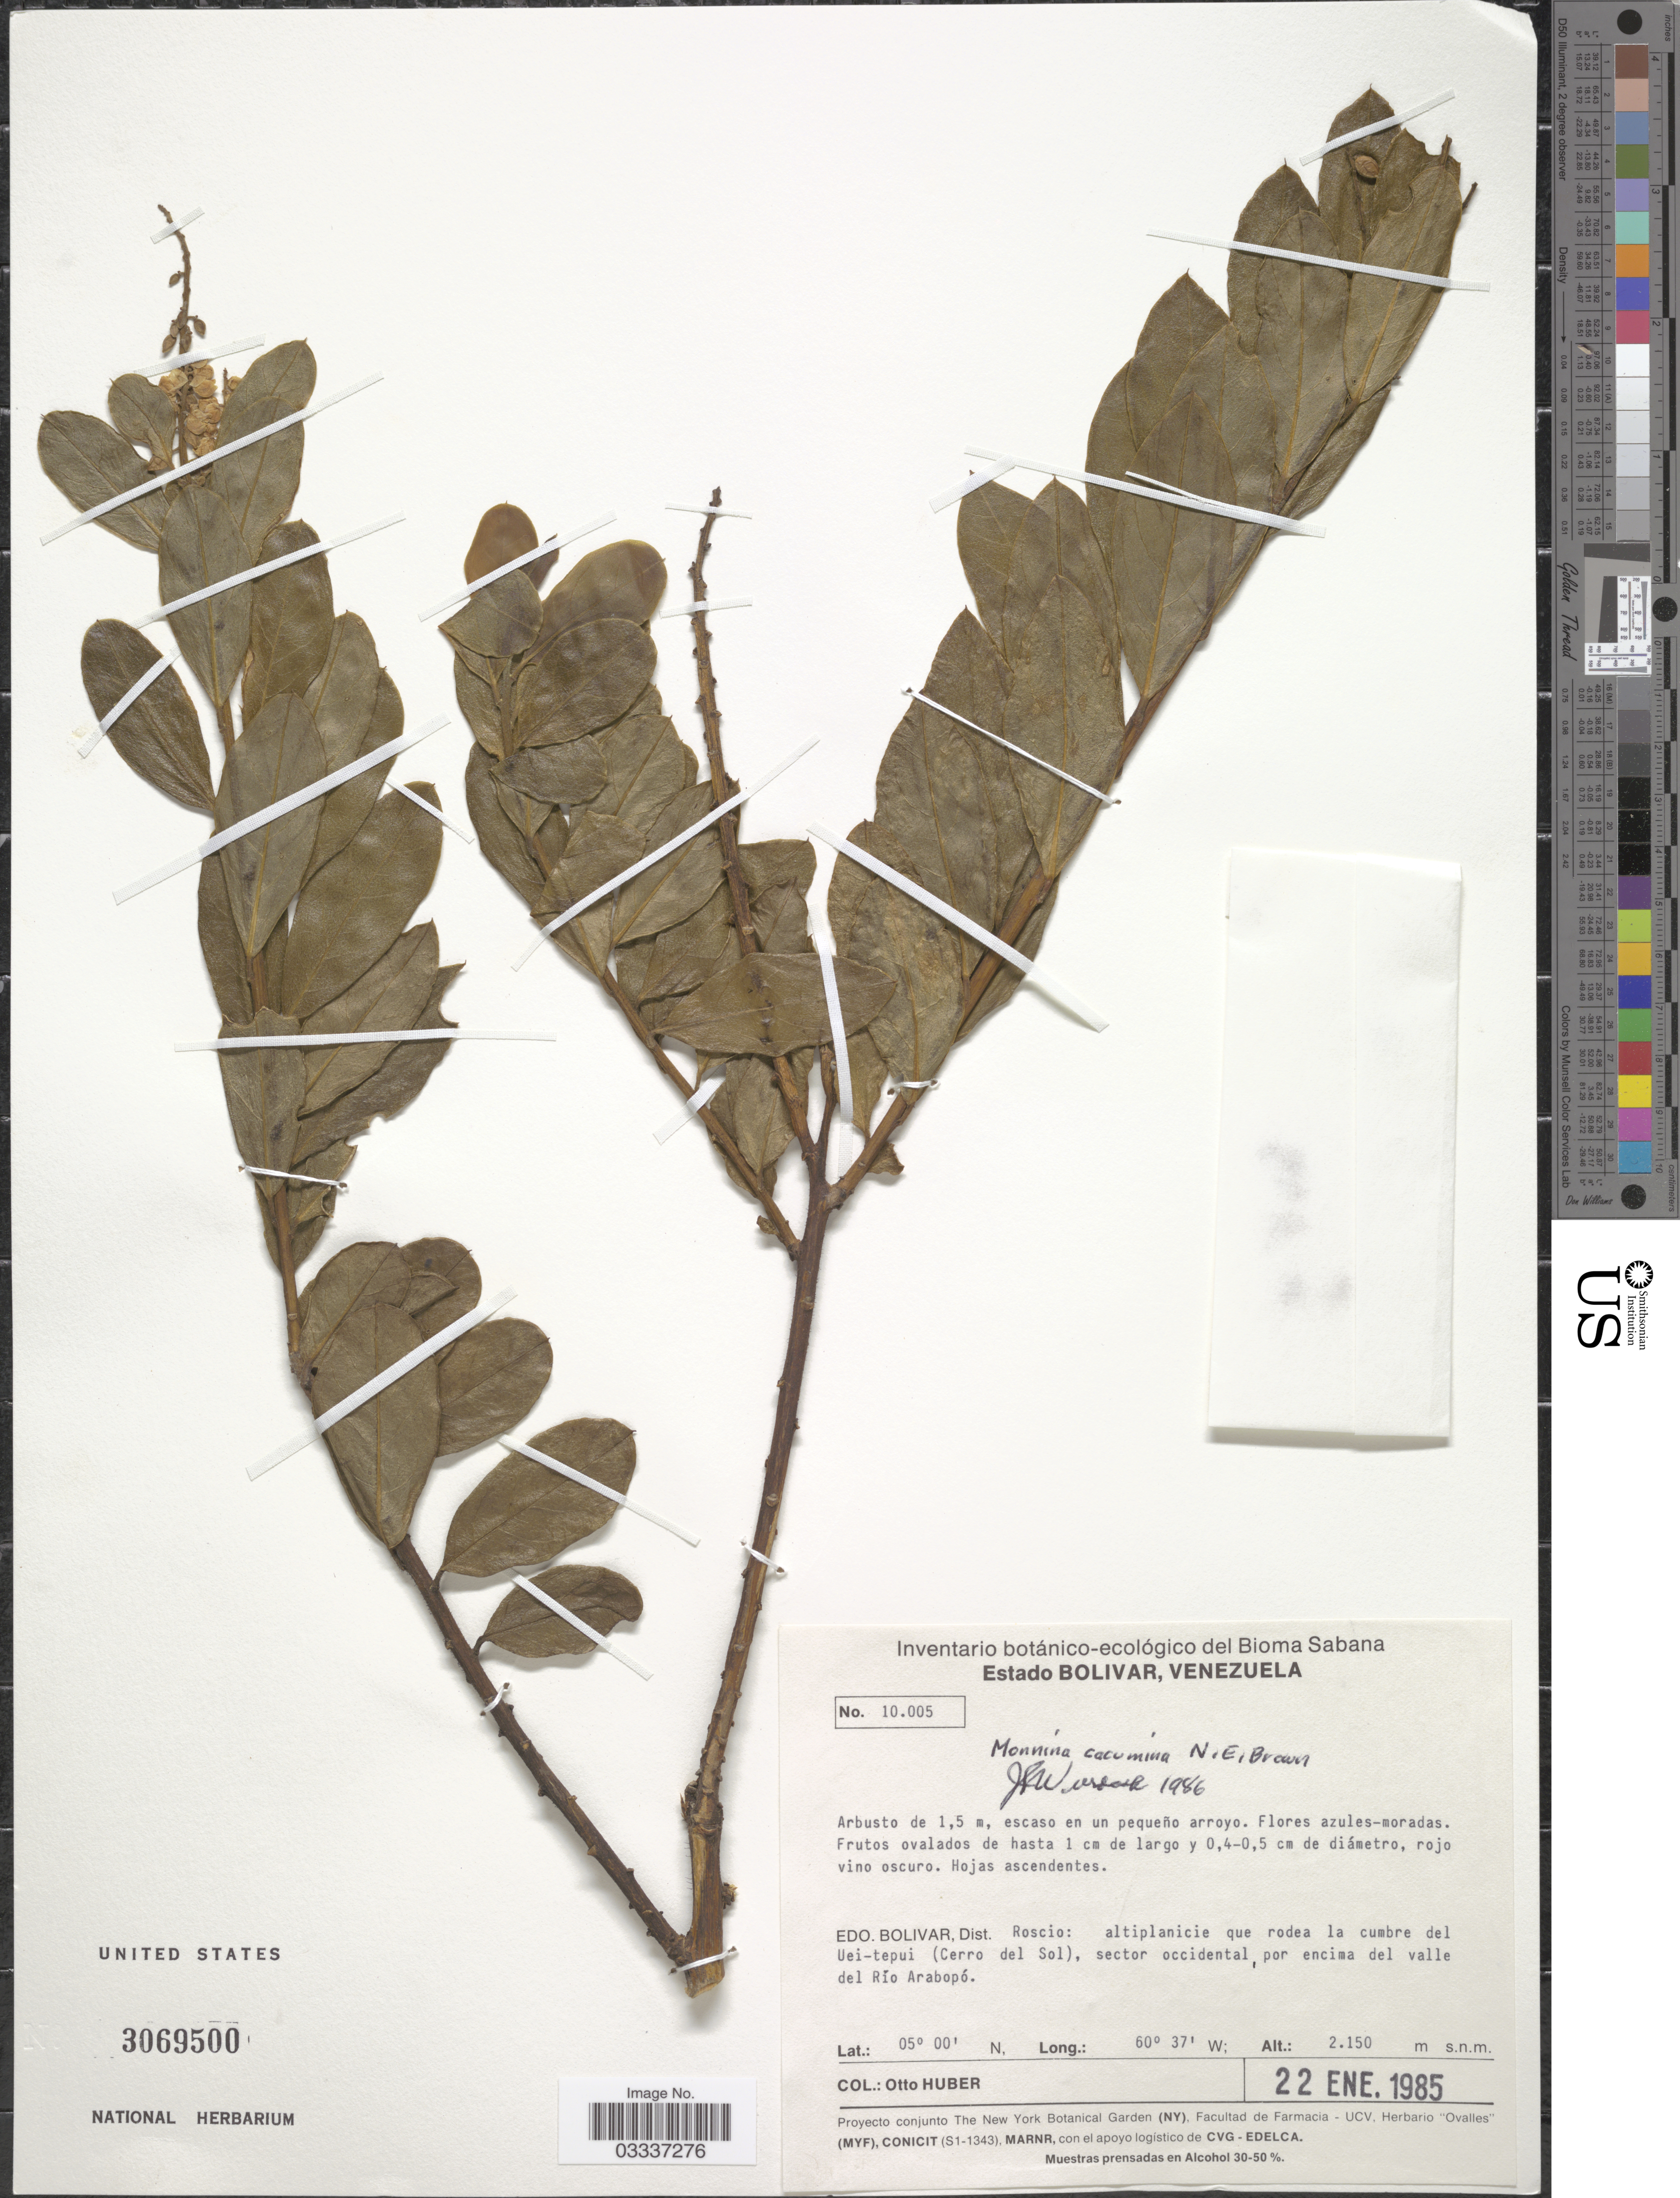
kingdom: Plantae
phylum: Tracheophyta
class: Magnoliopsida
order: Fabales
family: Polygalaceae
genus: Monnina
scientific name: Monnina cacumina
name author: N.E. Br.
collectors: O. Huber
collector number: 10005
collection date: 1985-01-22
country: Venezuela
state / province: Bolivar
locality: Dist. Roscio: altiplanicie que rodea la cumbre del Uei-tepui (Cerro del Sol), sector occidental, por encima del valle del Río Arabopó.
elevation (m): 2150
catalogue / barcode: US 3069500